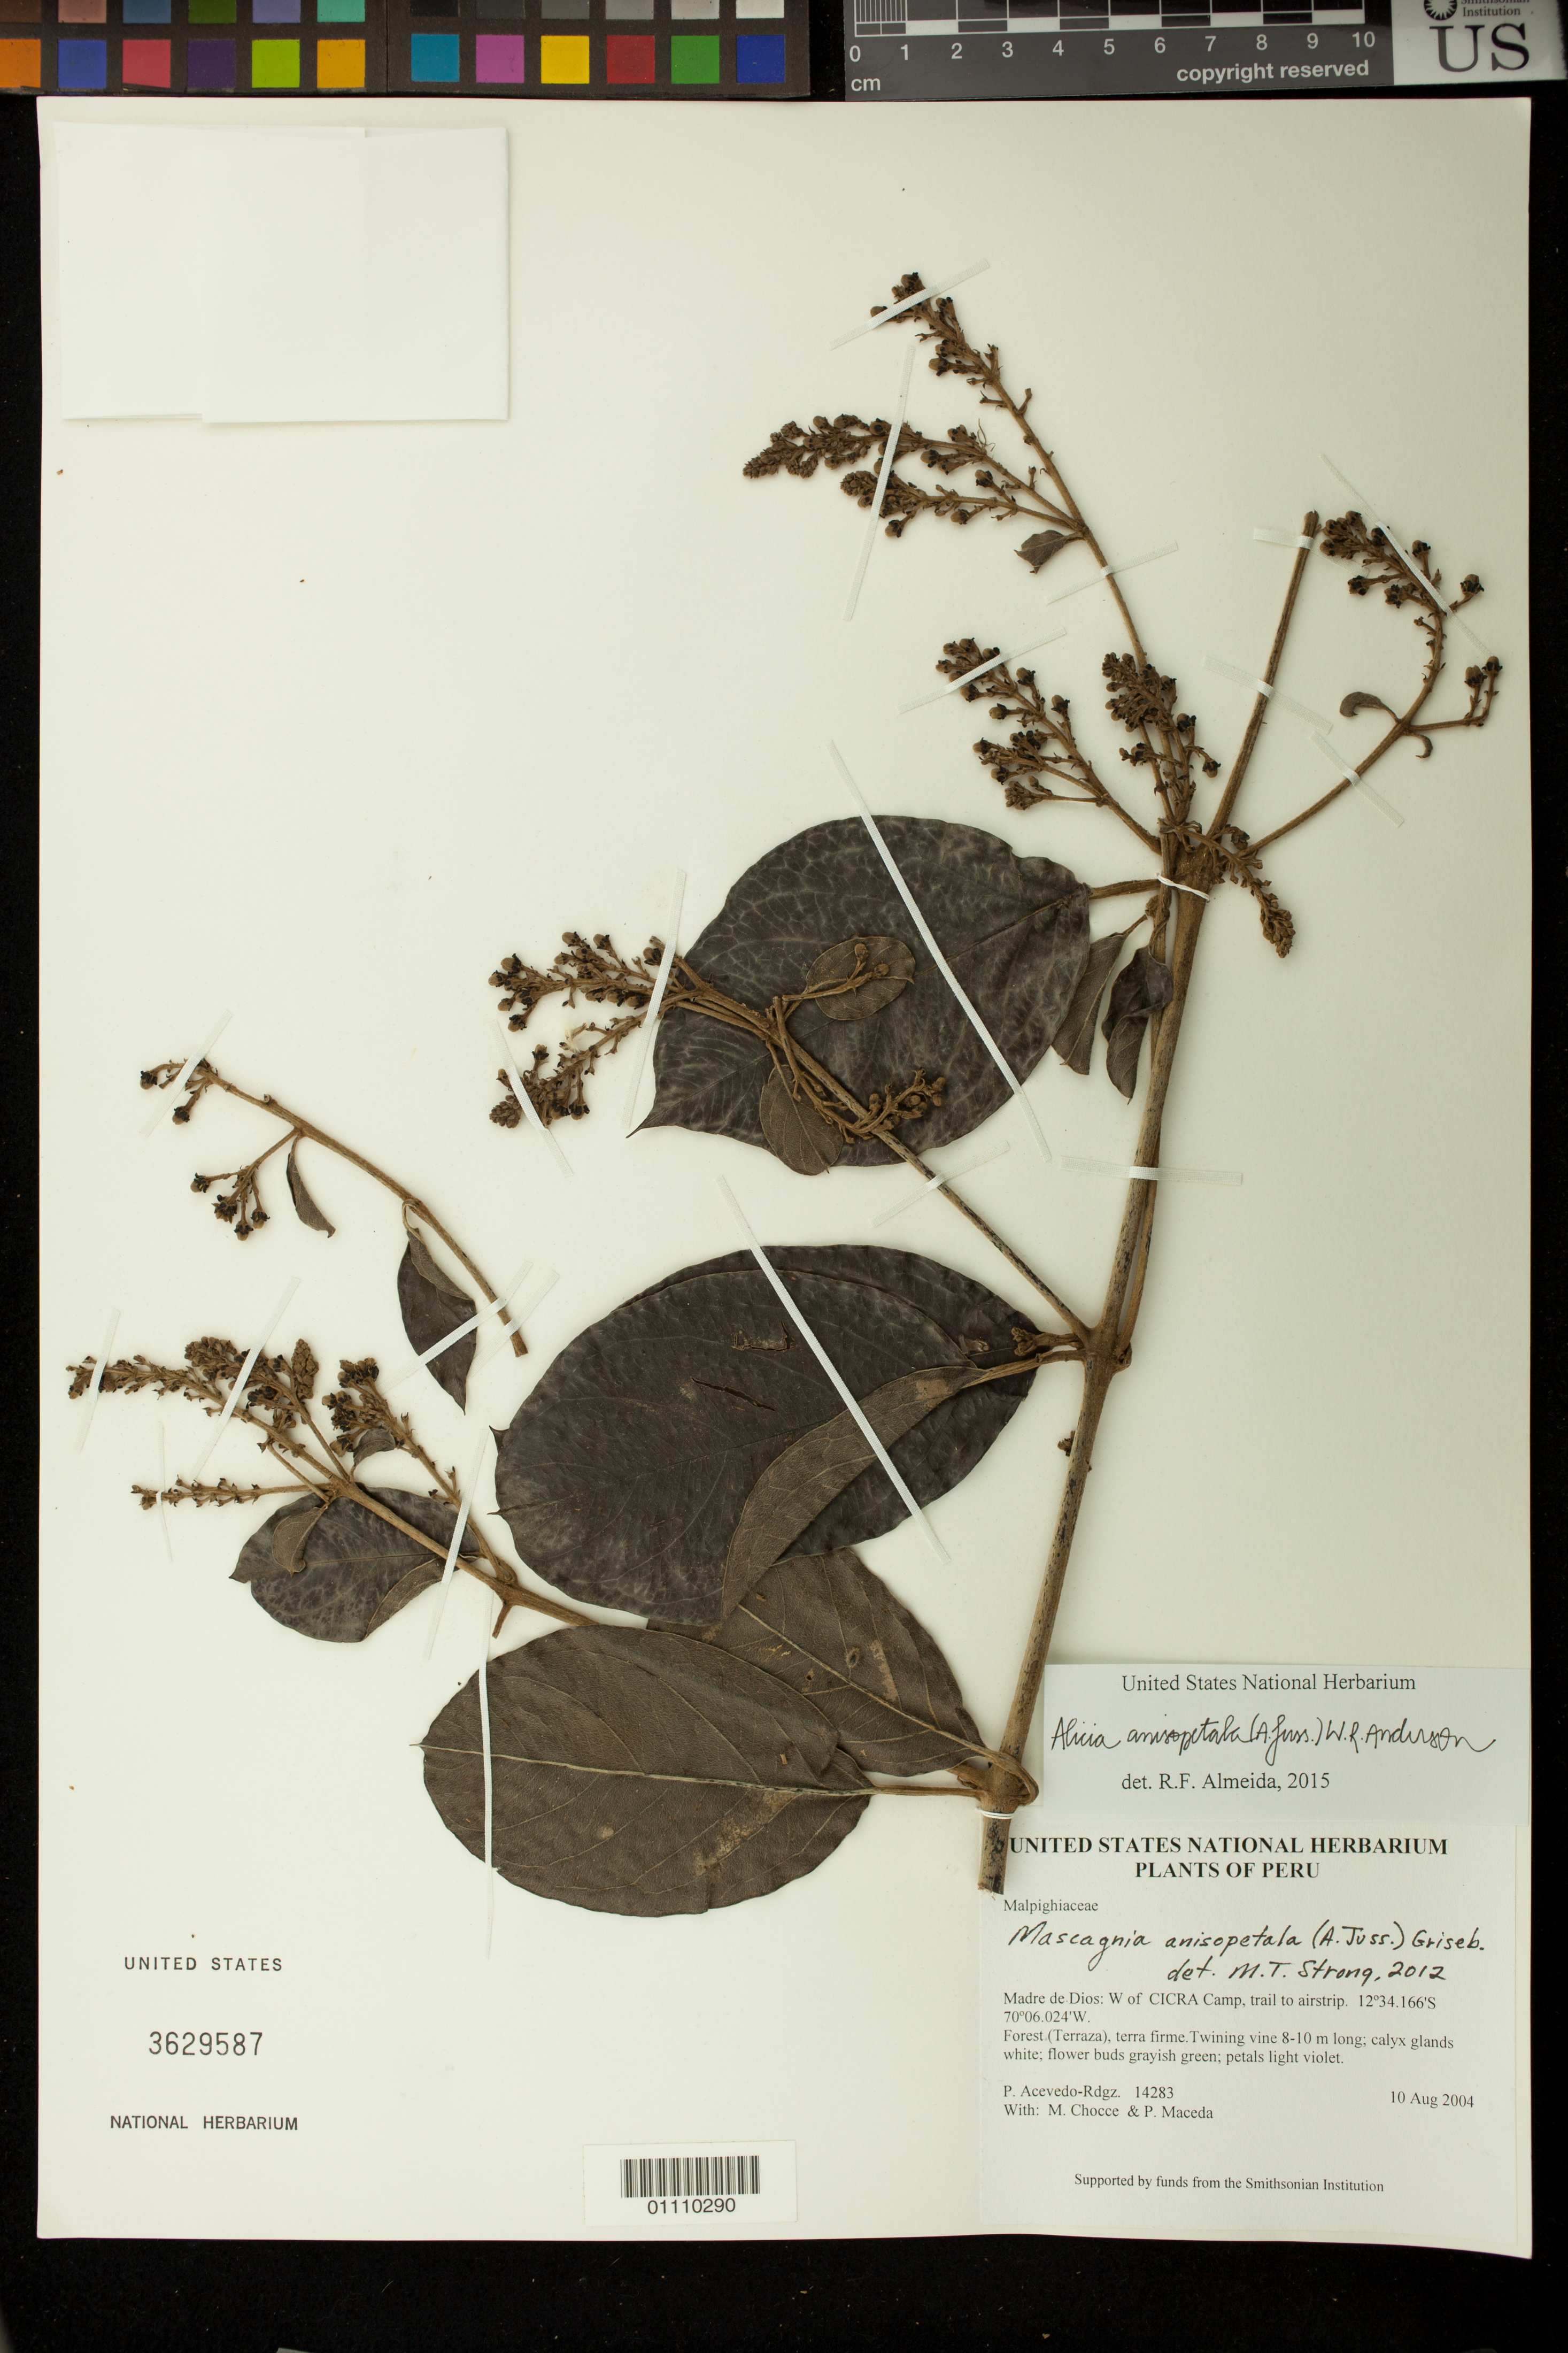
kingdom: Plantae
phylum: Tracheophyta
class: Magnoliopsida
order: Malpighiales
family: Malpighiaceae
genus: Alicia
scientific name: Alicia anisopetala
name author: (A. Juss.) W.R. Anderson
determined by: De Almeida, R. F., (HUEFS), Universidade Estadual de Feira de Santana (BRAZIL)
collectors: P. Acevedo-Rodr., M. Chocce & P. Maceda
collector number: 14283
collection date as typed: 10 Aug 2004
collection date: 2004-08-10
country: Peru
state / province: Madre de Dios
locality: Madre de Dios: W of CICRA Camp, trail to airstrip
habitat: Forest (Terraza), terra firme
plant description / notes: NY, K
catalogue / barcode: US 3629587